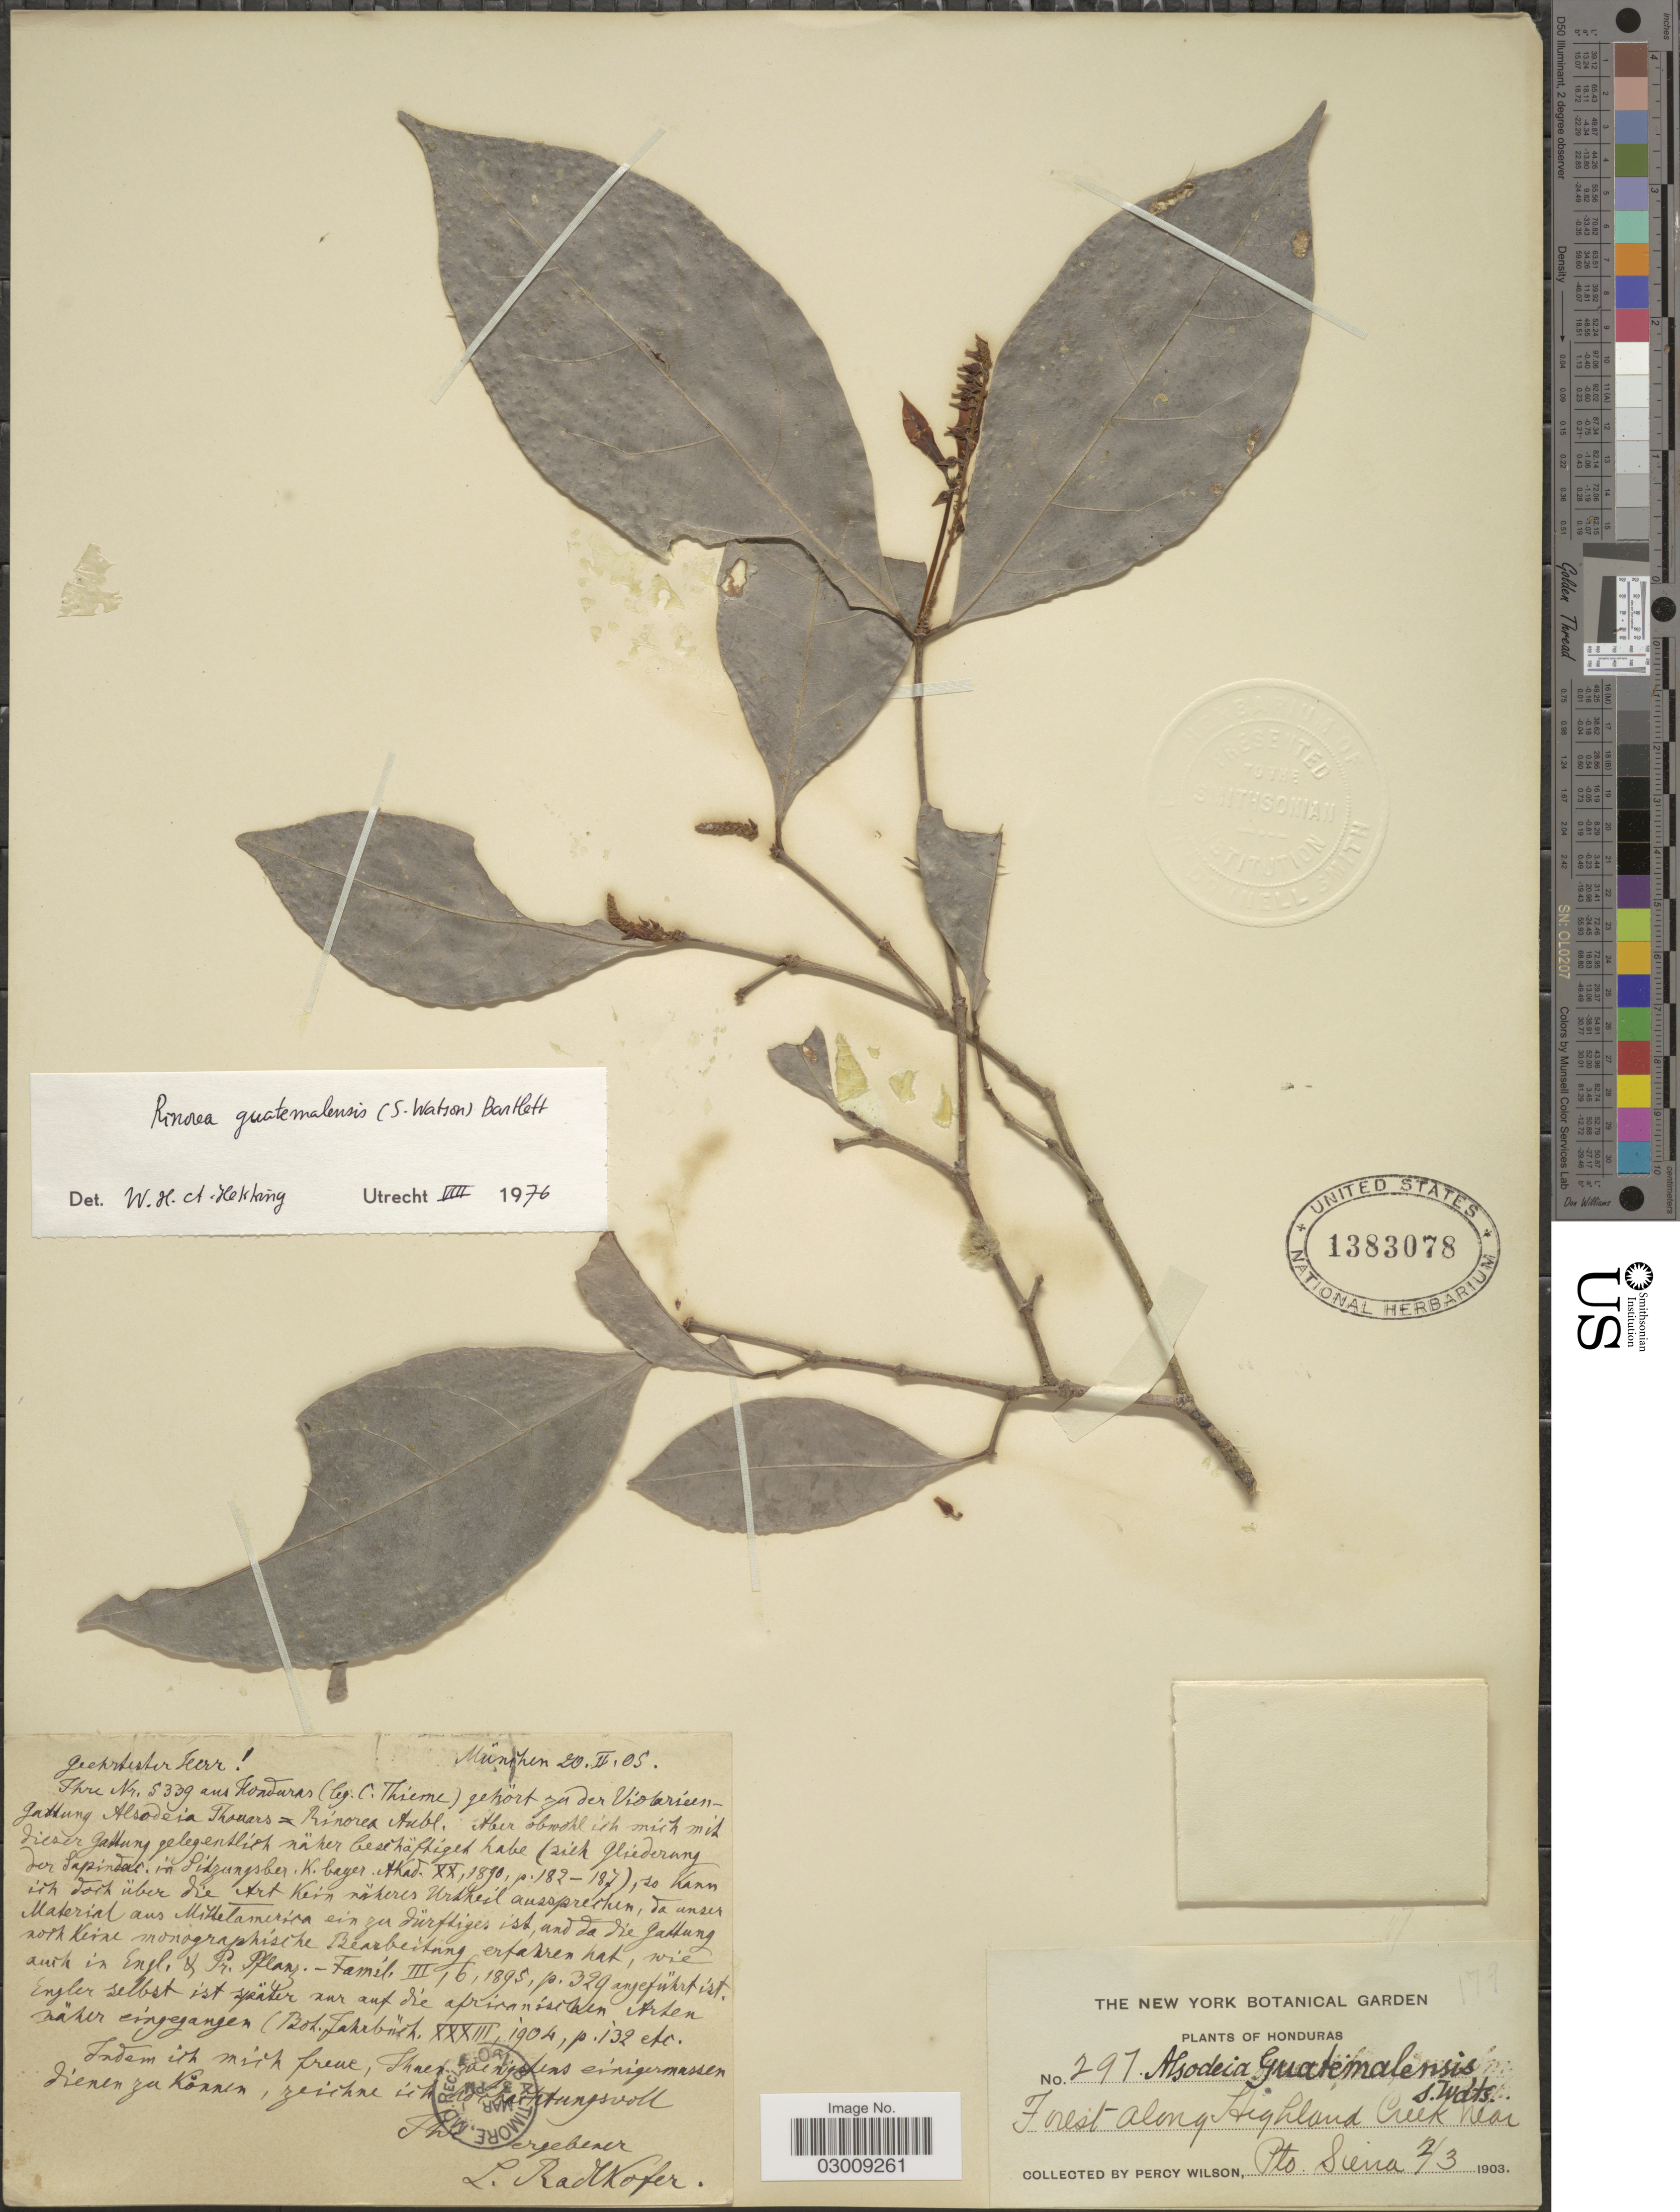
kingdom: Plantae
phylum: Tracheophyta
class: Magnoliopsida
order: Malpighiales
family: Violaceae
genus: Rinorea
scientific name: Rinorea guatemalensis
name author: (S. Watson) Bartlett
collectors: P. Wilson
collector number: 297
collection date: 1903-03-02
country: Honduras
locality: Forest along Highland Creek near Pto. Sierra.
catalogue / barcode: US 1383078